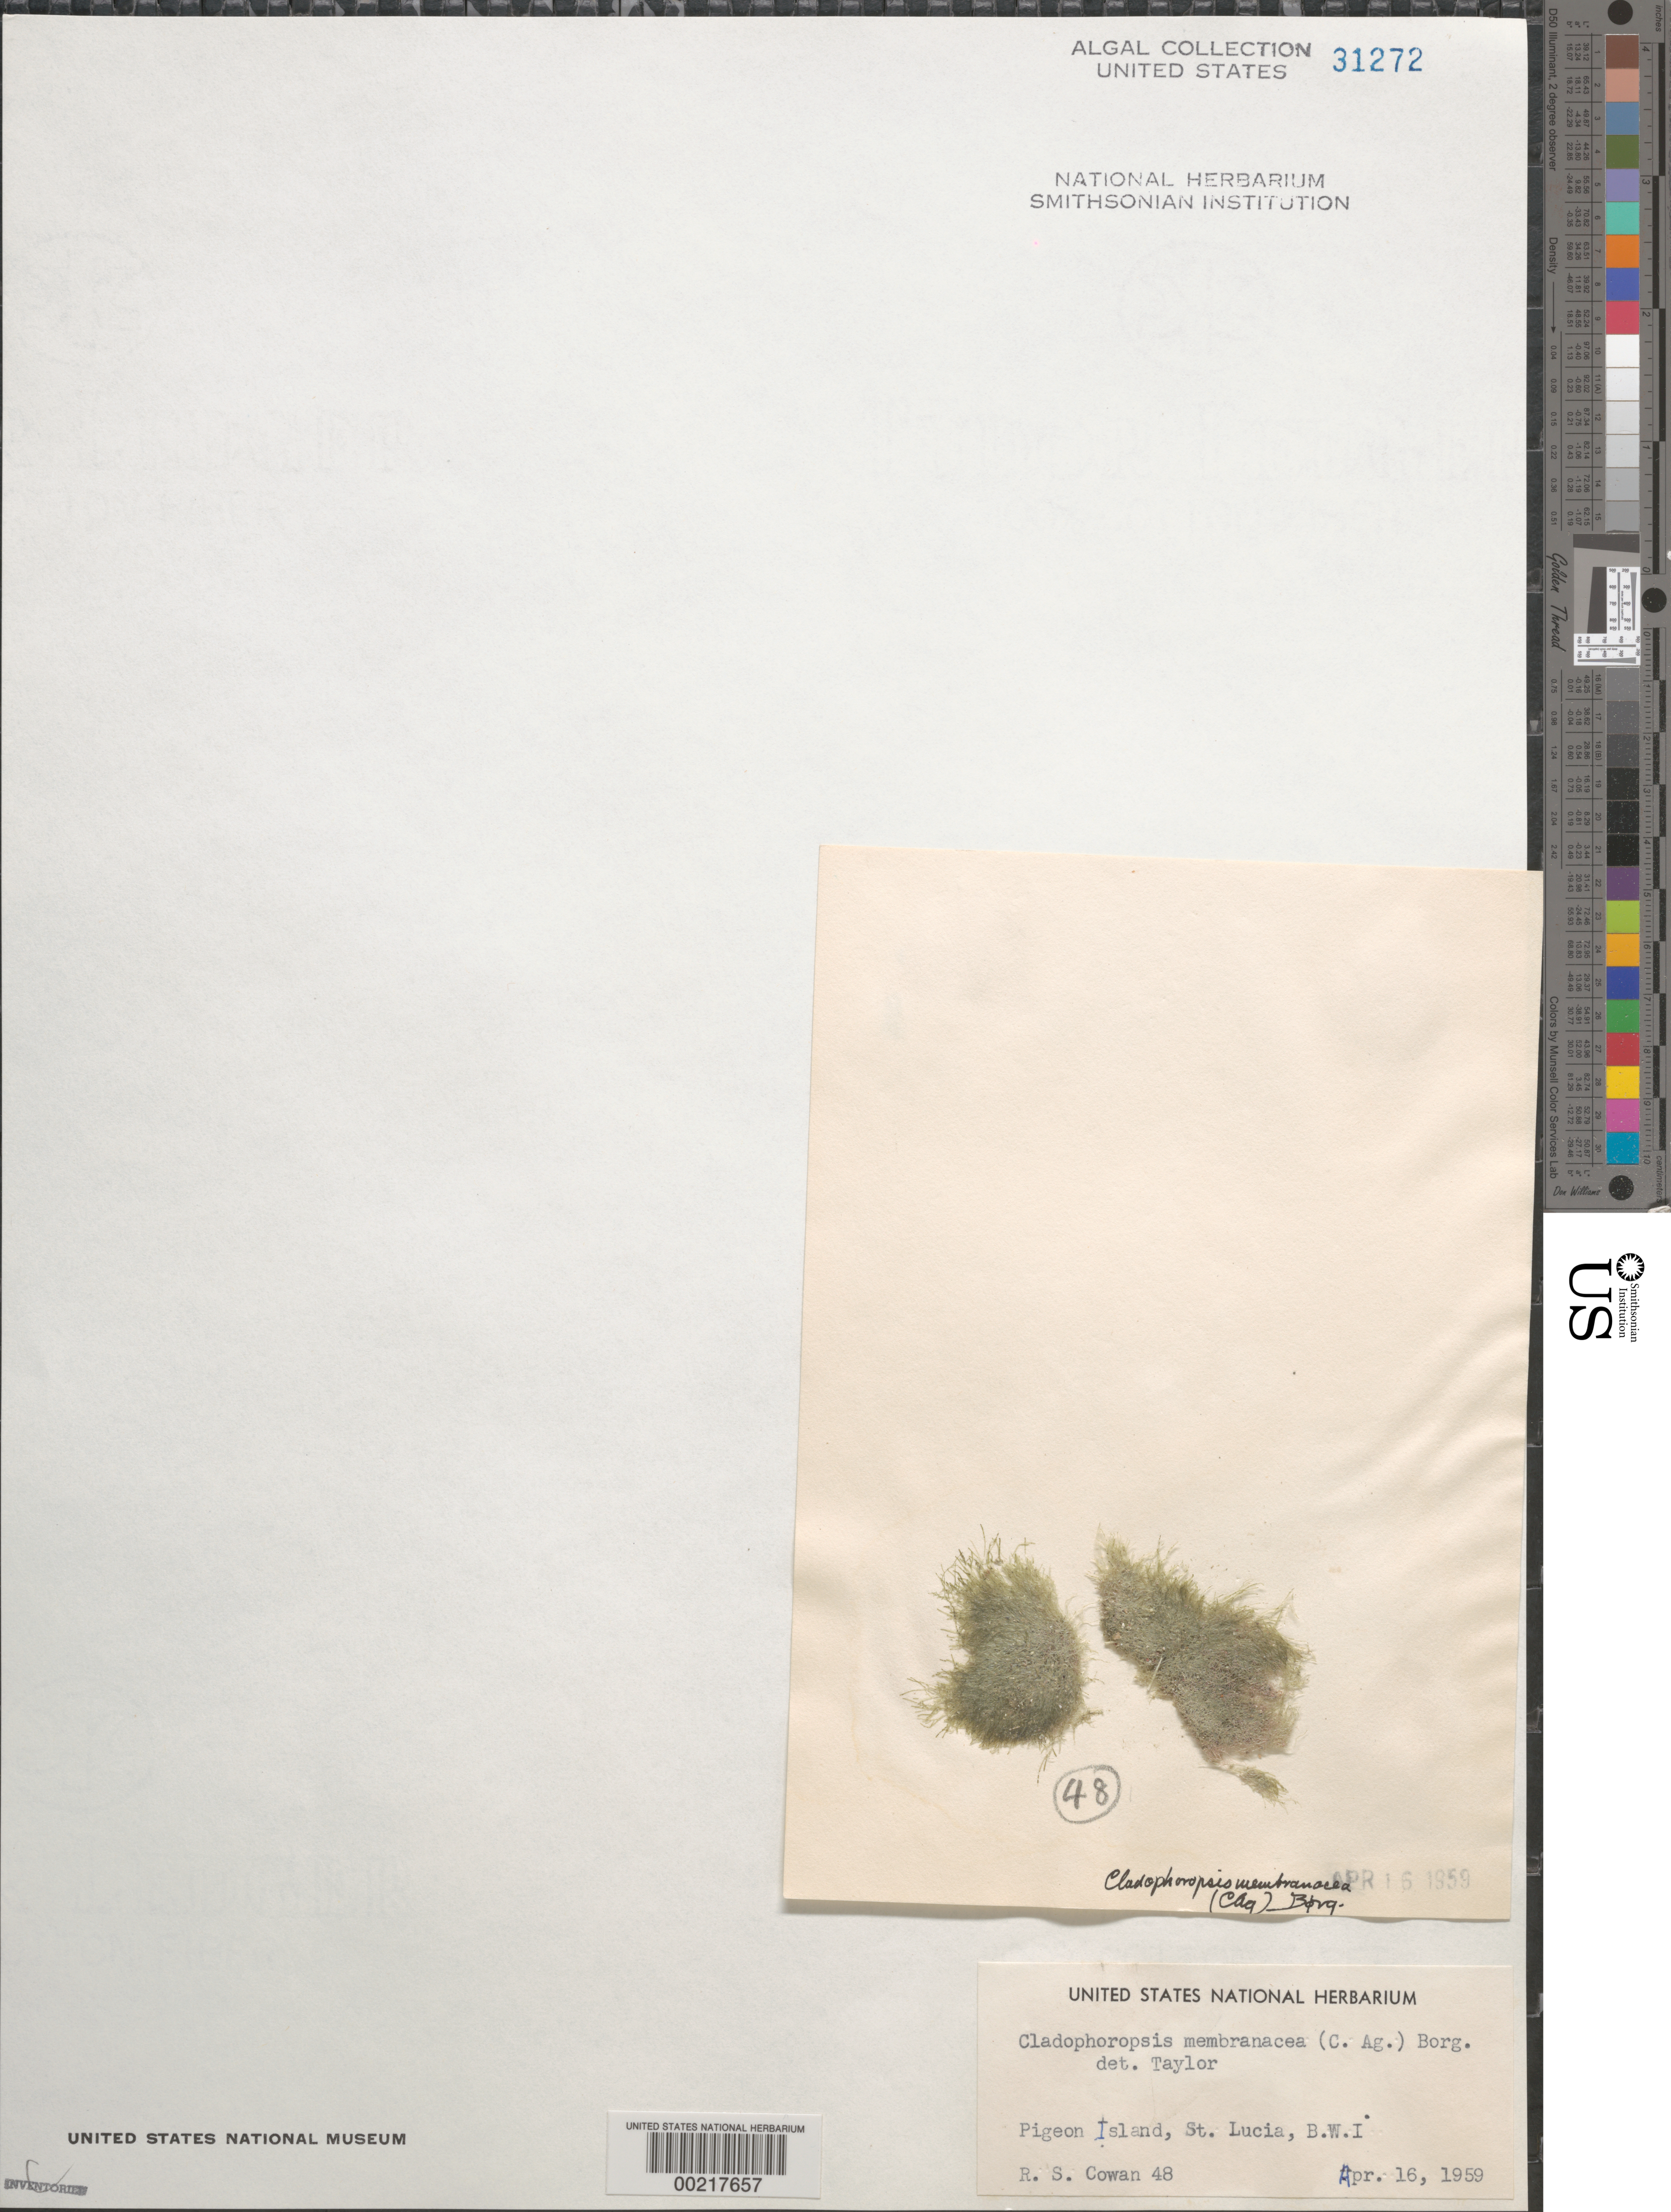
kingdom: Plantae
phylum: Chlorophyta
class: Ulvophyceae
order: Siphonocladales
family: Boodleaceae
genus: Cladophoropsis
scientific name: Cladophoropsis membranacea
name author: (Hofman-Bang) Børgesen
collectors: R. S. Cowan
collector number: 48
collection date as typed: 16 Apr 1959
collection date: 1959-04-16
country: St. Lucia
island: Pigeon Island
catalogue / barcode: US 31272